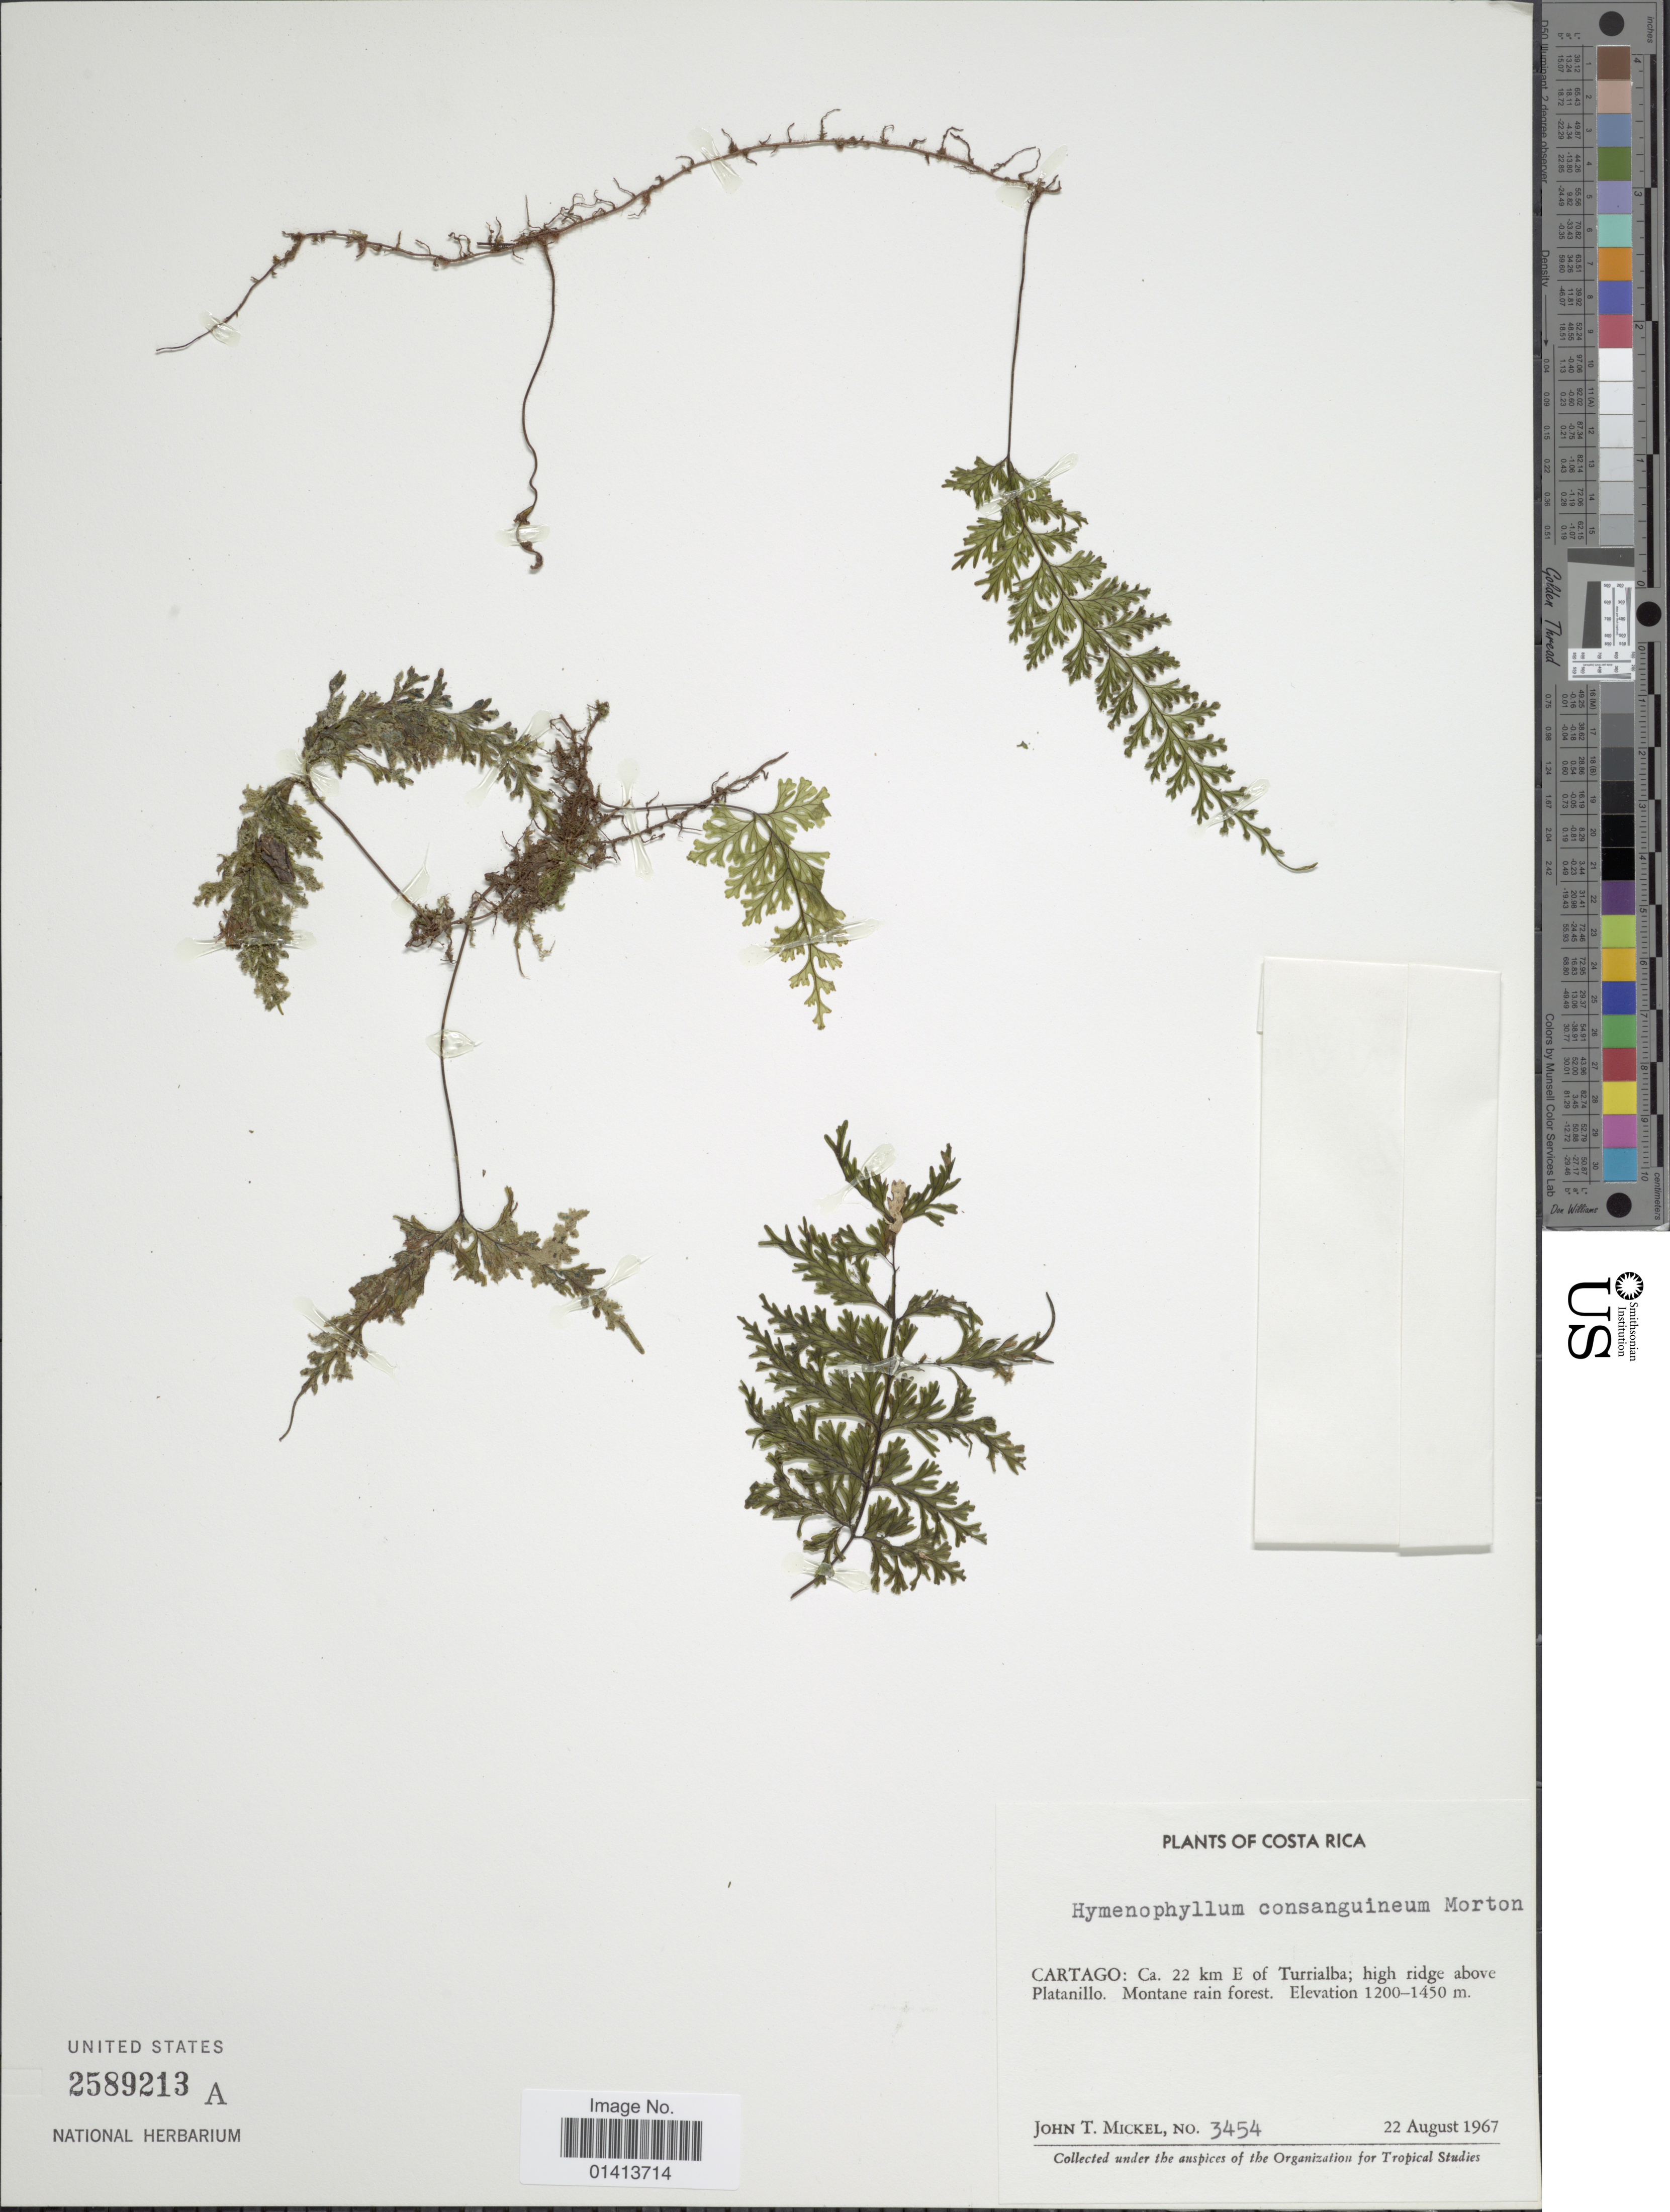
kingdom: Plantae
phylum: Tracheophyta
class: Polypodiopsida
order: Hymenophyllales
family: Hymenophyllaceae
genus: Hymenophyllum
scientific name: Hymenophyllum consanguineum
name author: C.V. Morton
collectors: J. T. Mickel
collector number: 3454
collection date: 1967-08-22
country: Costa Rica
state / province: Cartago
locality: Ca 22 km E of Turrialba; high above Platanillo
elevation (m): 1200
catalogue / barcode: US 2589213A